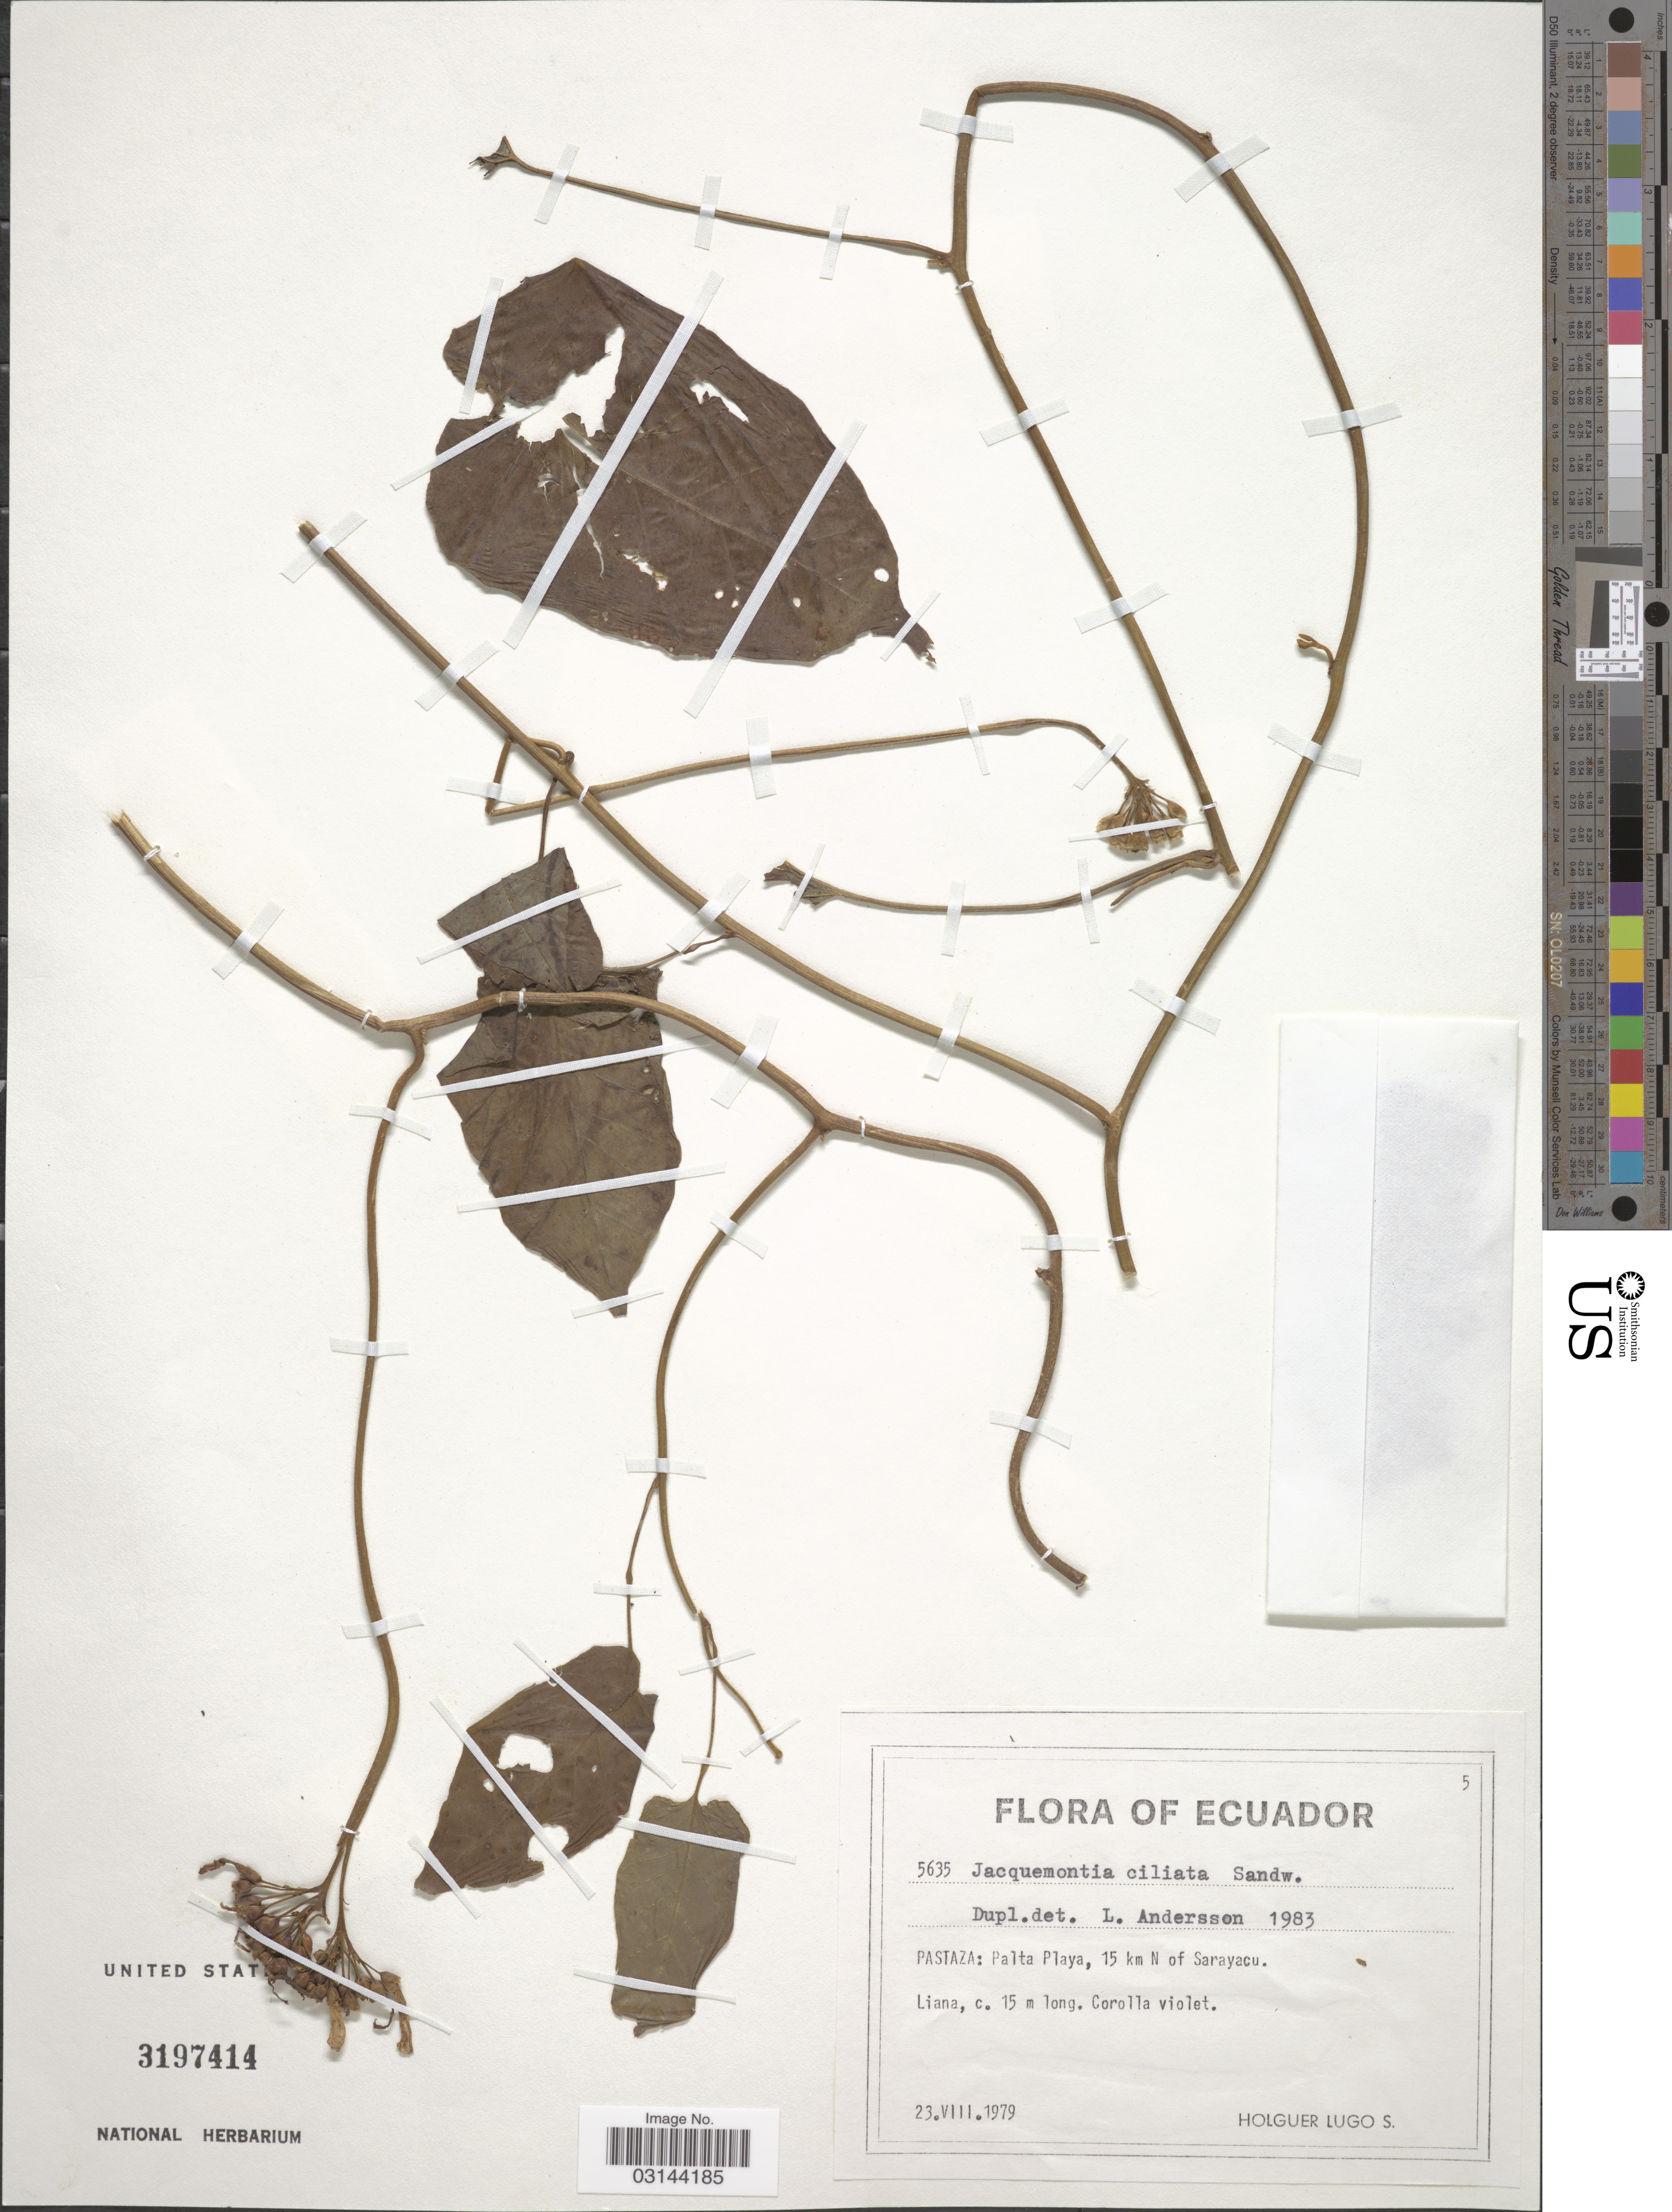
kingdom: Plantae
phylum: Tracheophyta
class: Magnoliopsida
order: Solanales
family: Convolvulaceae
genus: Jacquemontia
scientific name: Jacquemontia ciliata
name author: Sandwith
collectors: H. Lugo S.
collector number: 5635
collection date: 1979-08-23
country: Ecuador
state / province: Pastaza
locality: Palta Playa, 15 km N of Sarayacu.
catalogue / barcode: US 3197414